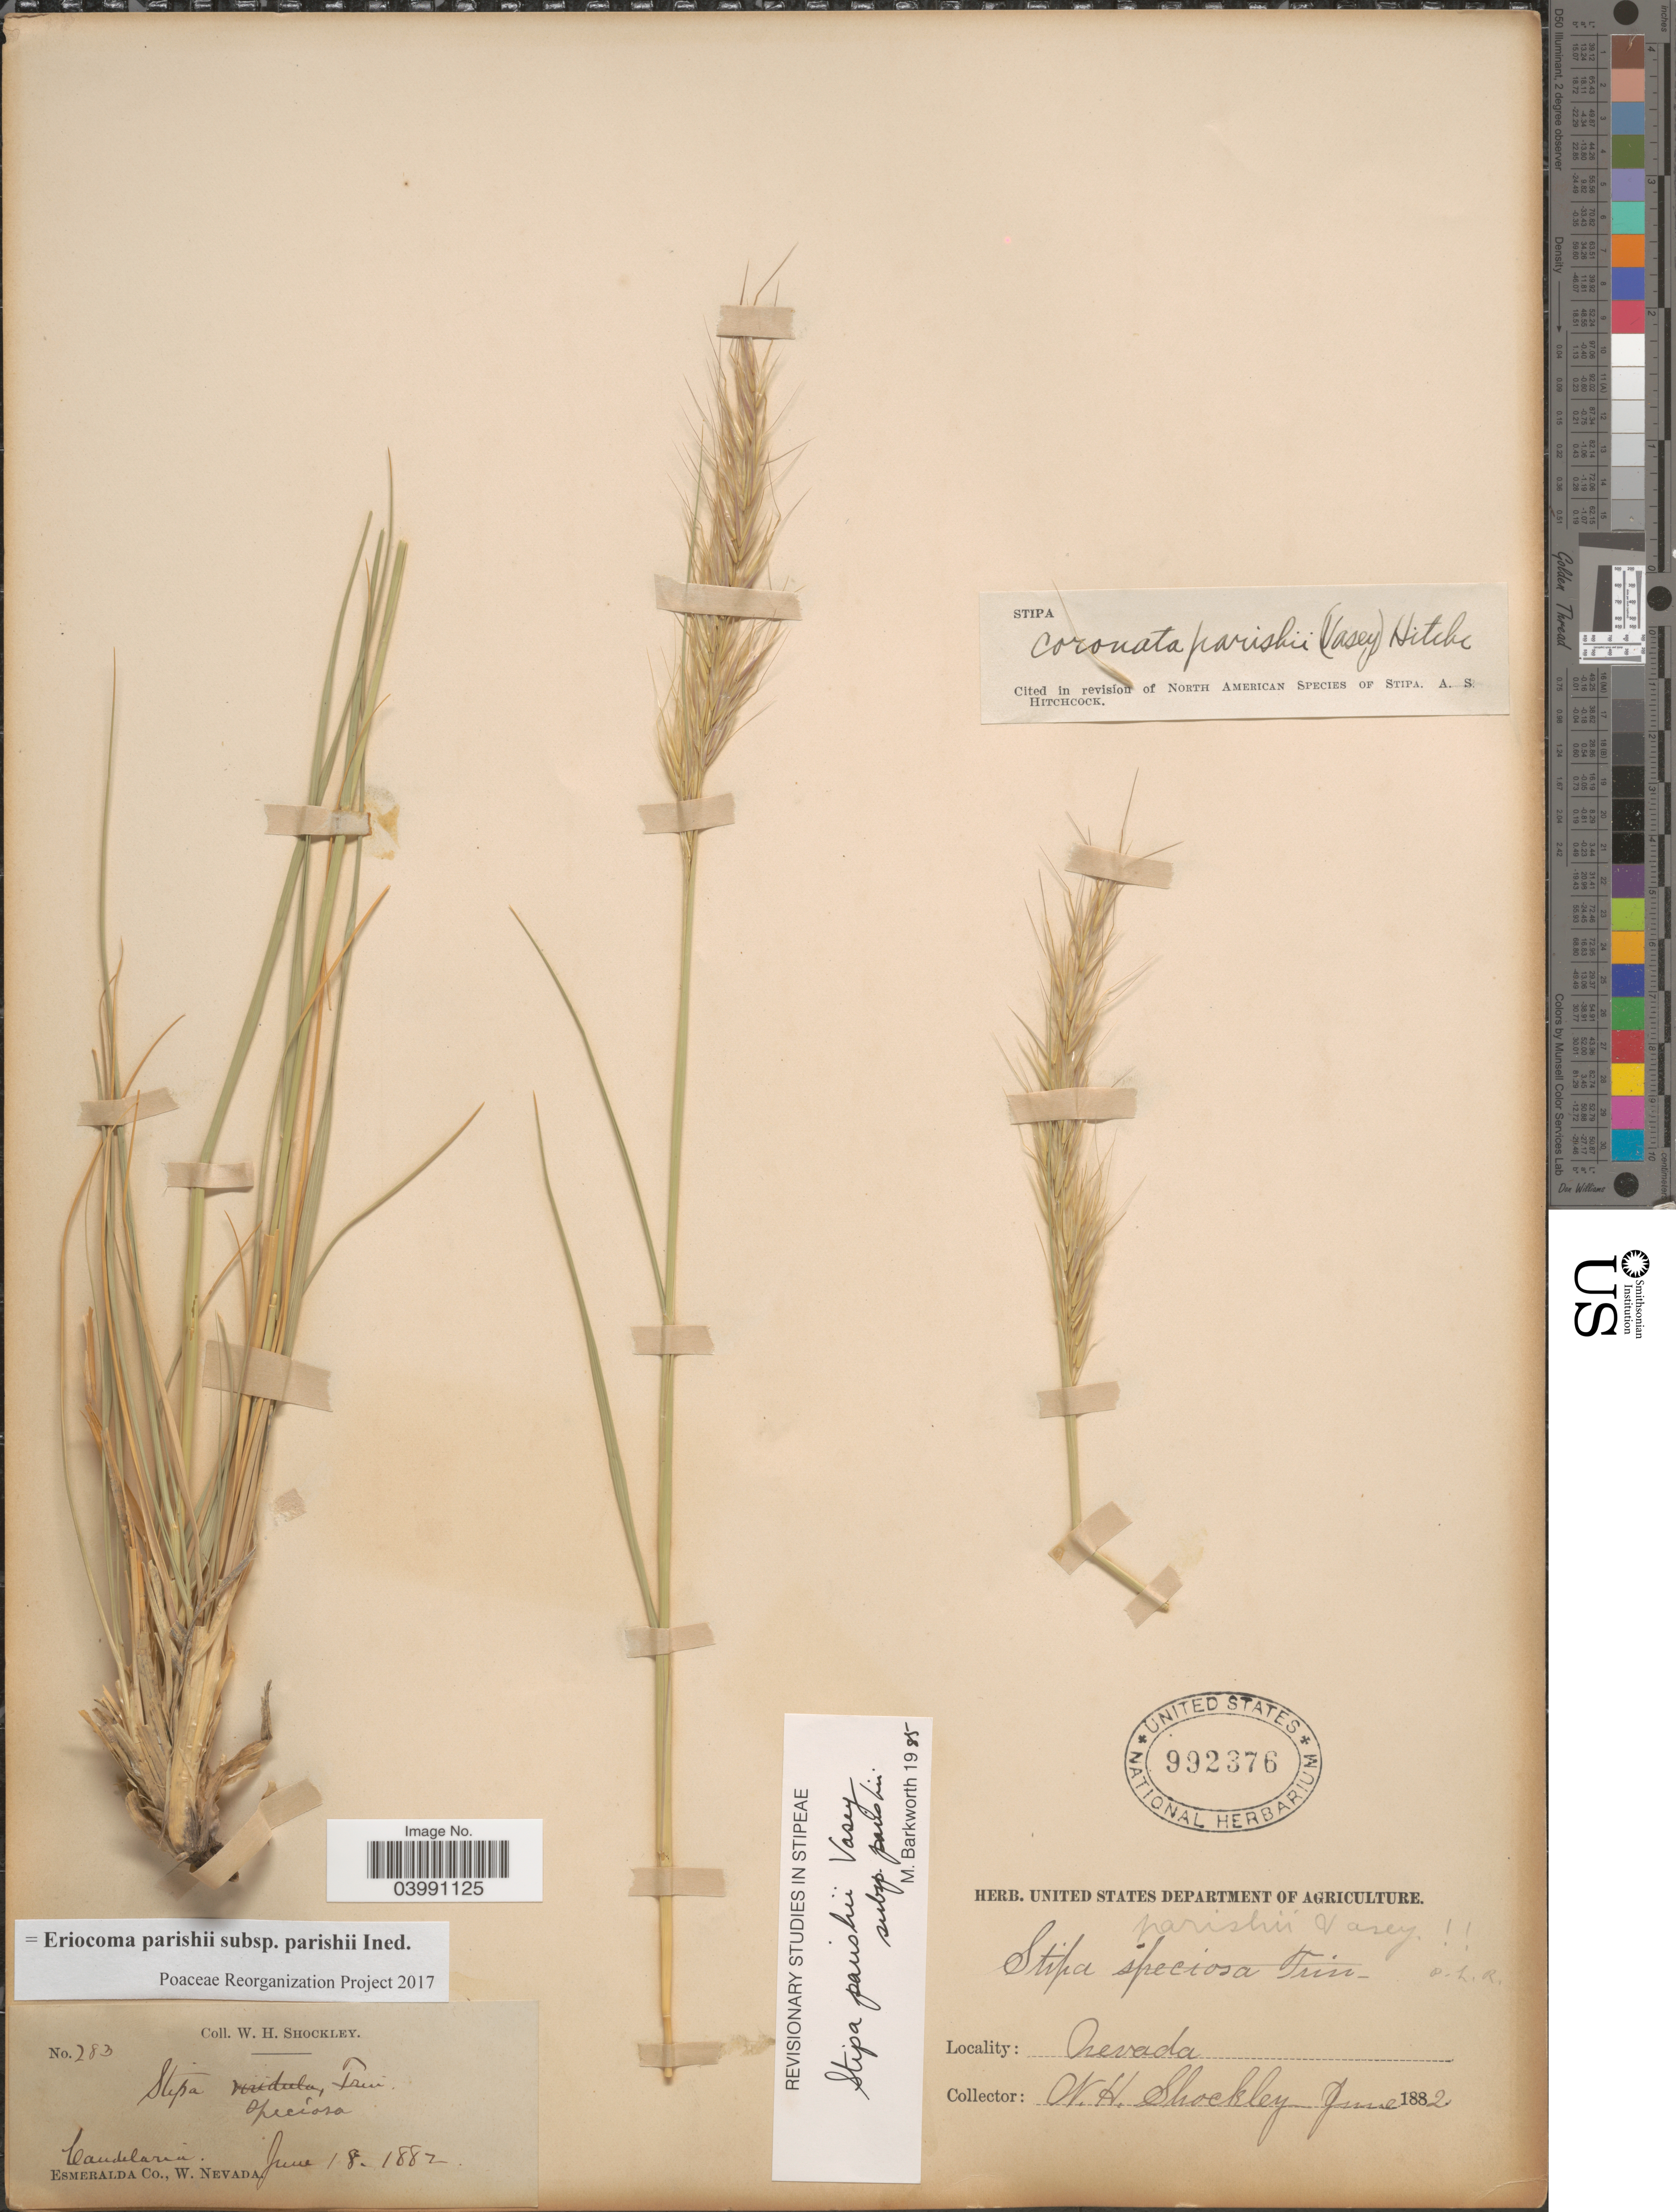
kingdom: Plantae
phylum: Tracheophyta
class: Liliopsida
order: Poales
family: Poaceae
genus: Eriocoma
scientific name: Eriocoma parishii subsp. parishii ined.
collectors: W. Shockley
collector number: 283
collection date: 1882-06-18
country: United States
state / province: Nevada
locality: Candelaria, Esmeralda Co., W. Nevada.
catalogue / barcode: US 992376